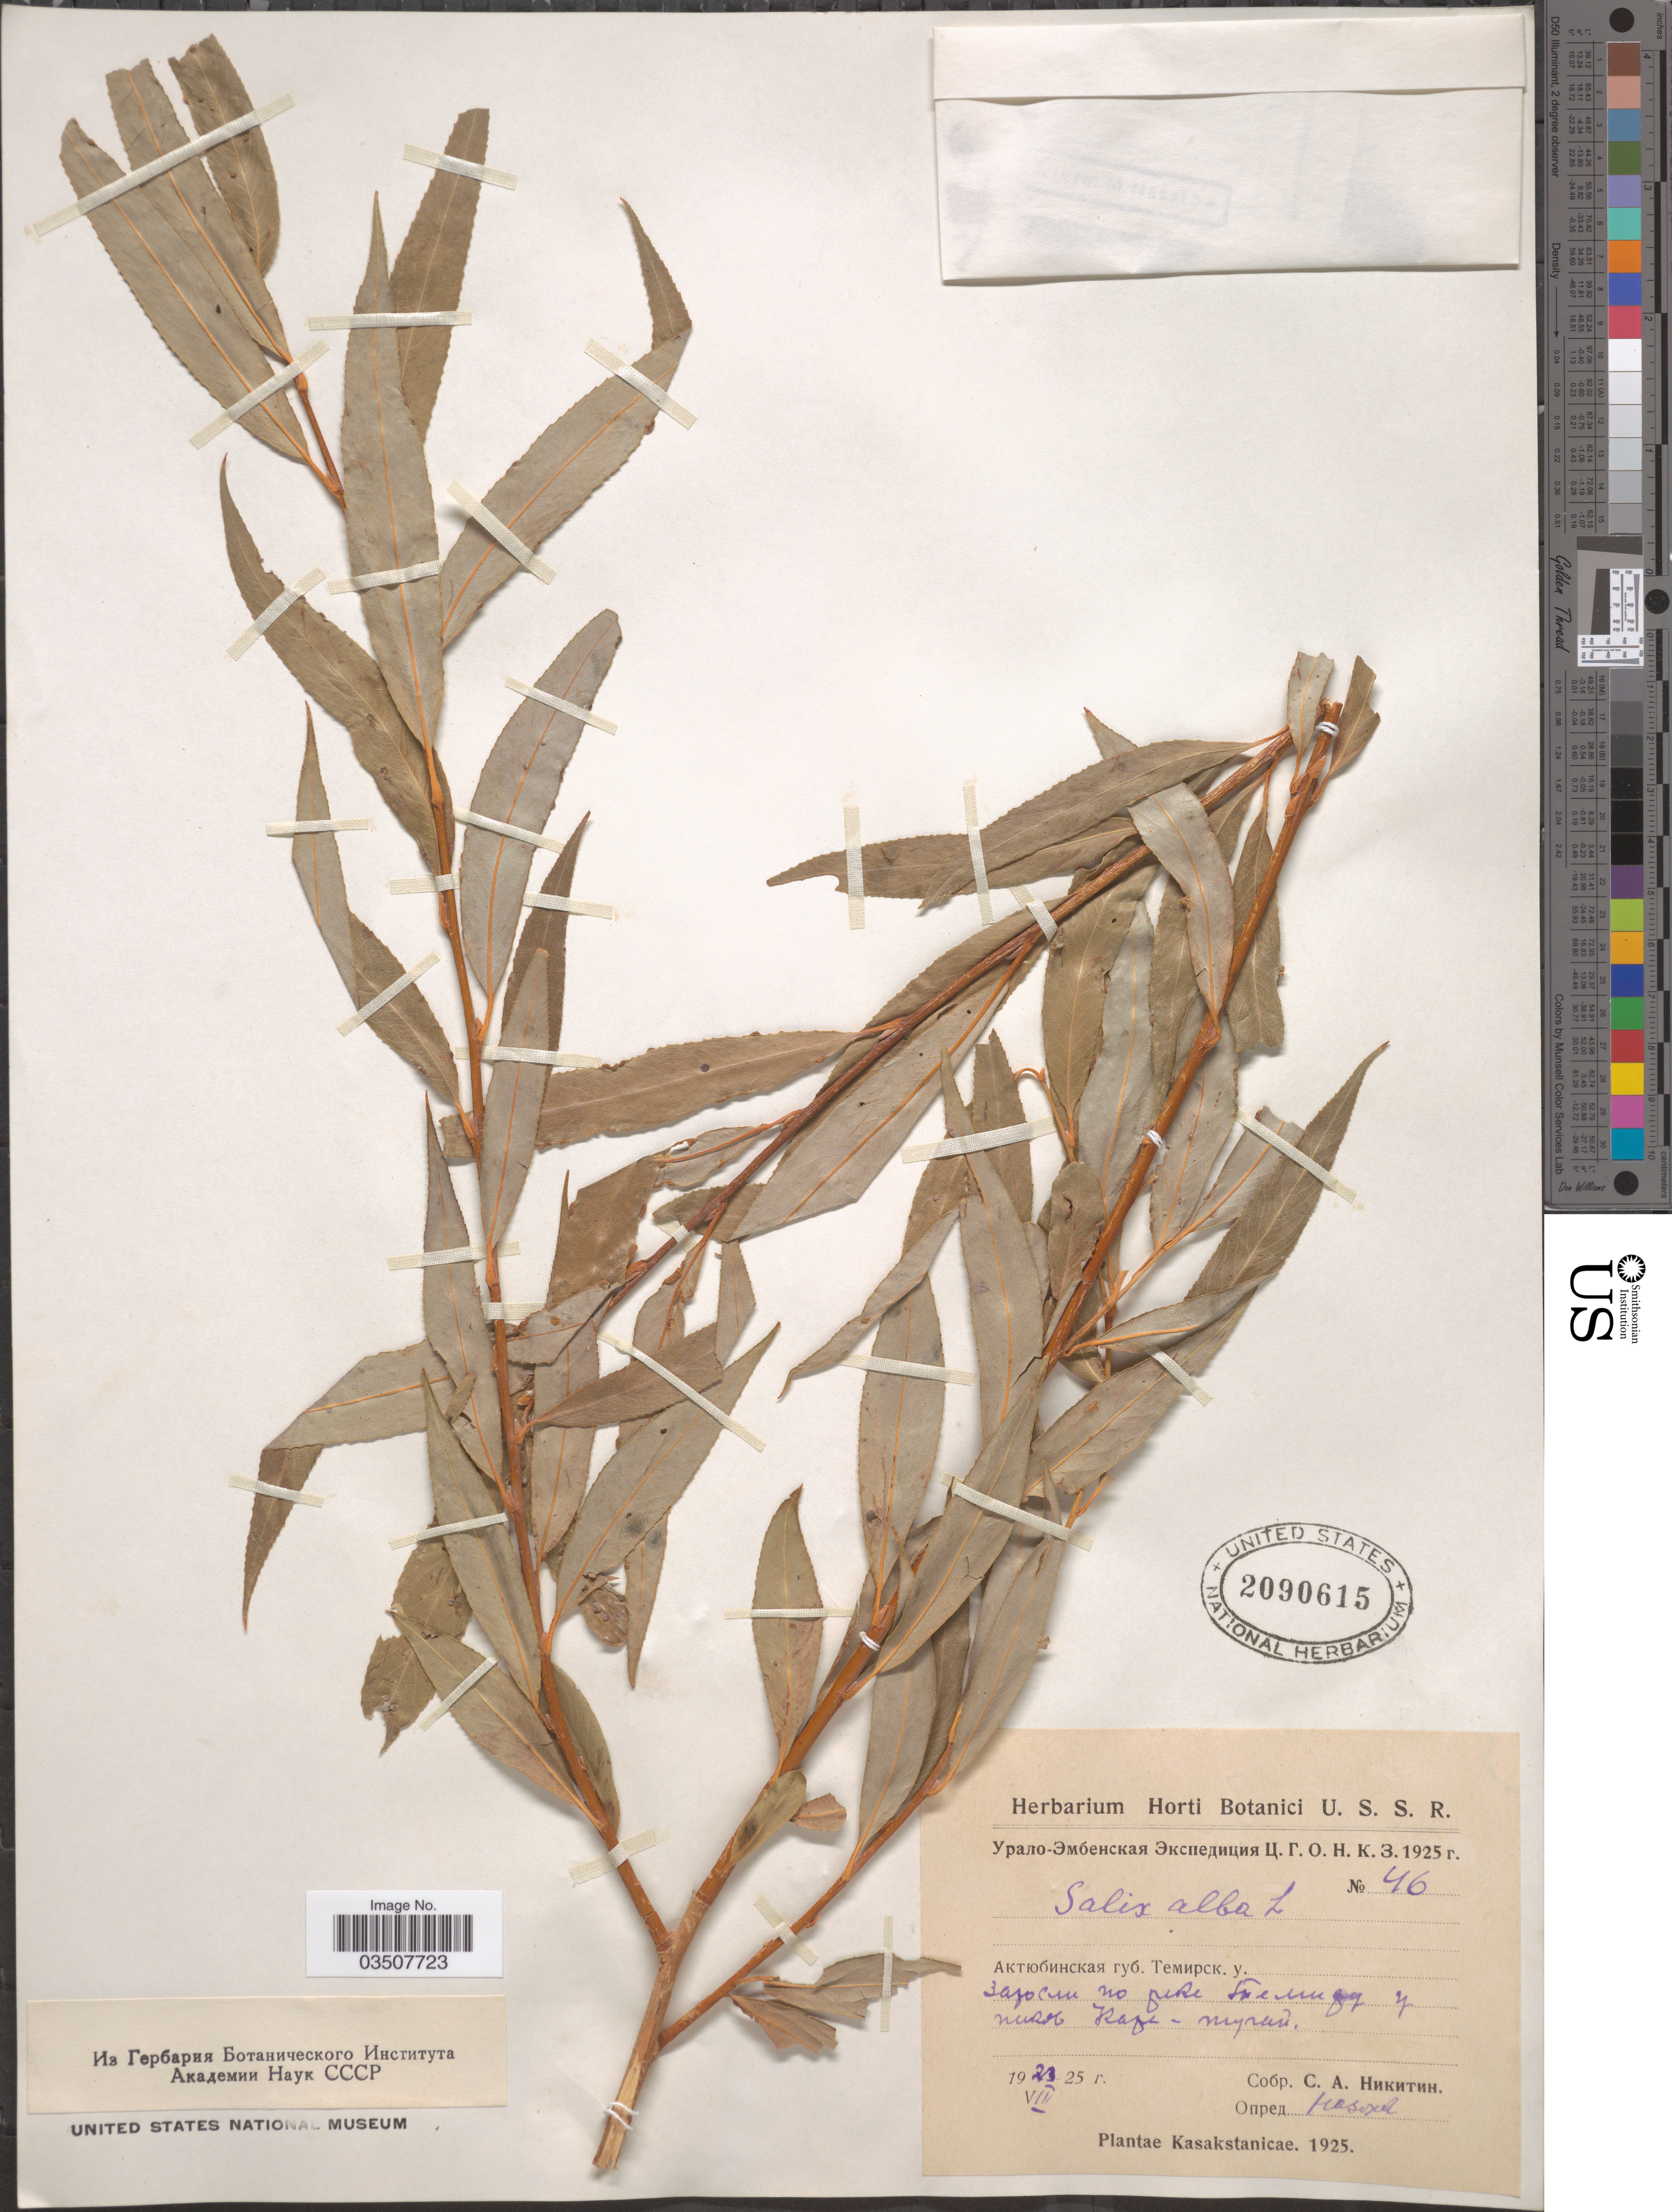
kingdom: Plantae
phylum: Tracheophyta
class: Magnoliopsida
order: Malpighiales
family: Salicaceae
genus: Salix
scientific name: Salix alba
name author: L.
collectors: S. A. Nikitin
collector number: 46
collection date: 1925-08-23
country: Kazakhstan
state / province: Aqtobe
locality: Near Kara-Tugai along Temir River.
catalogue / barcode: US 2090615